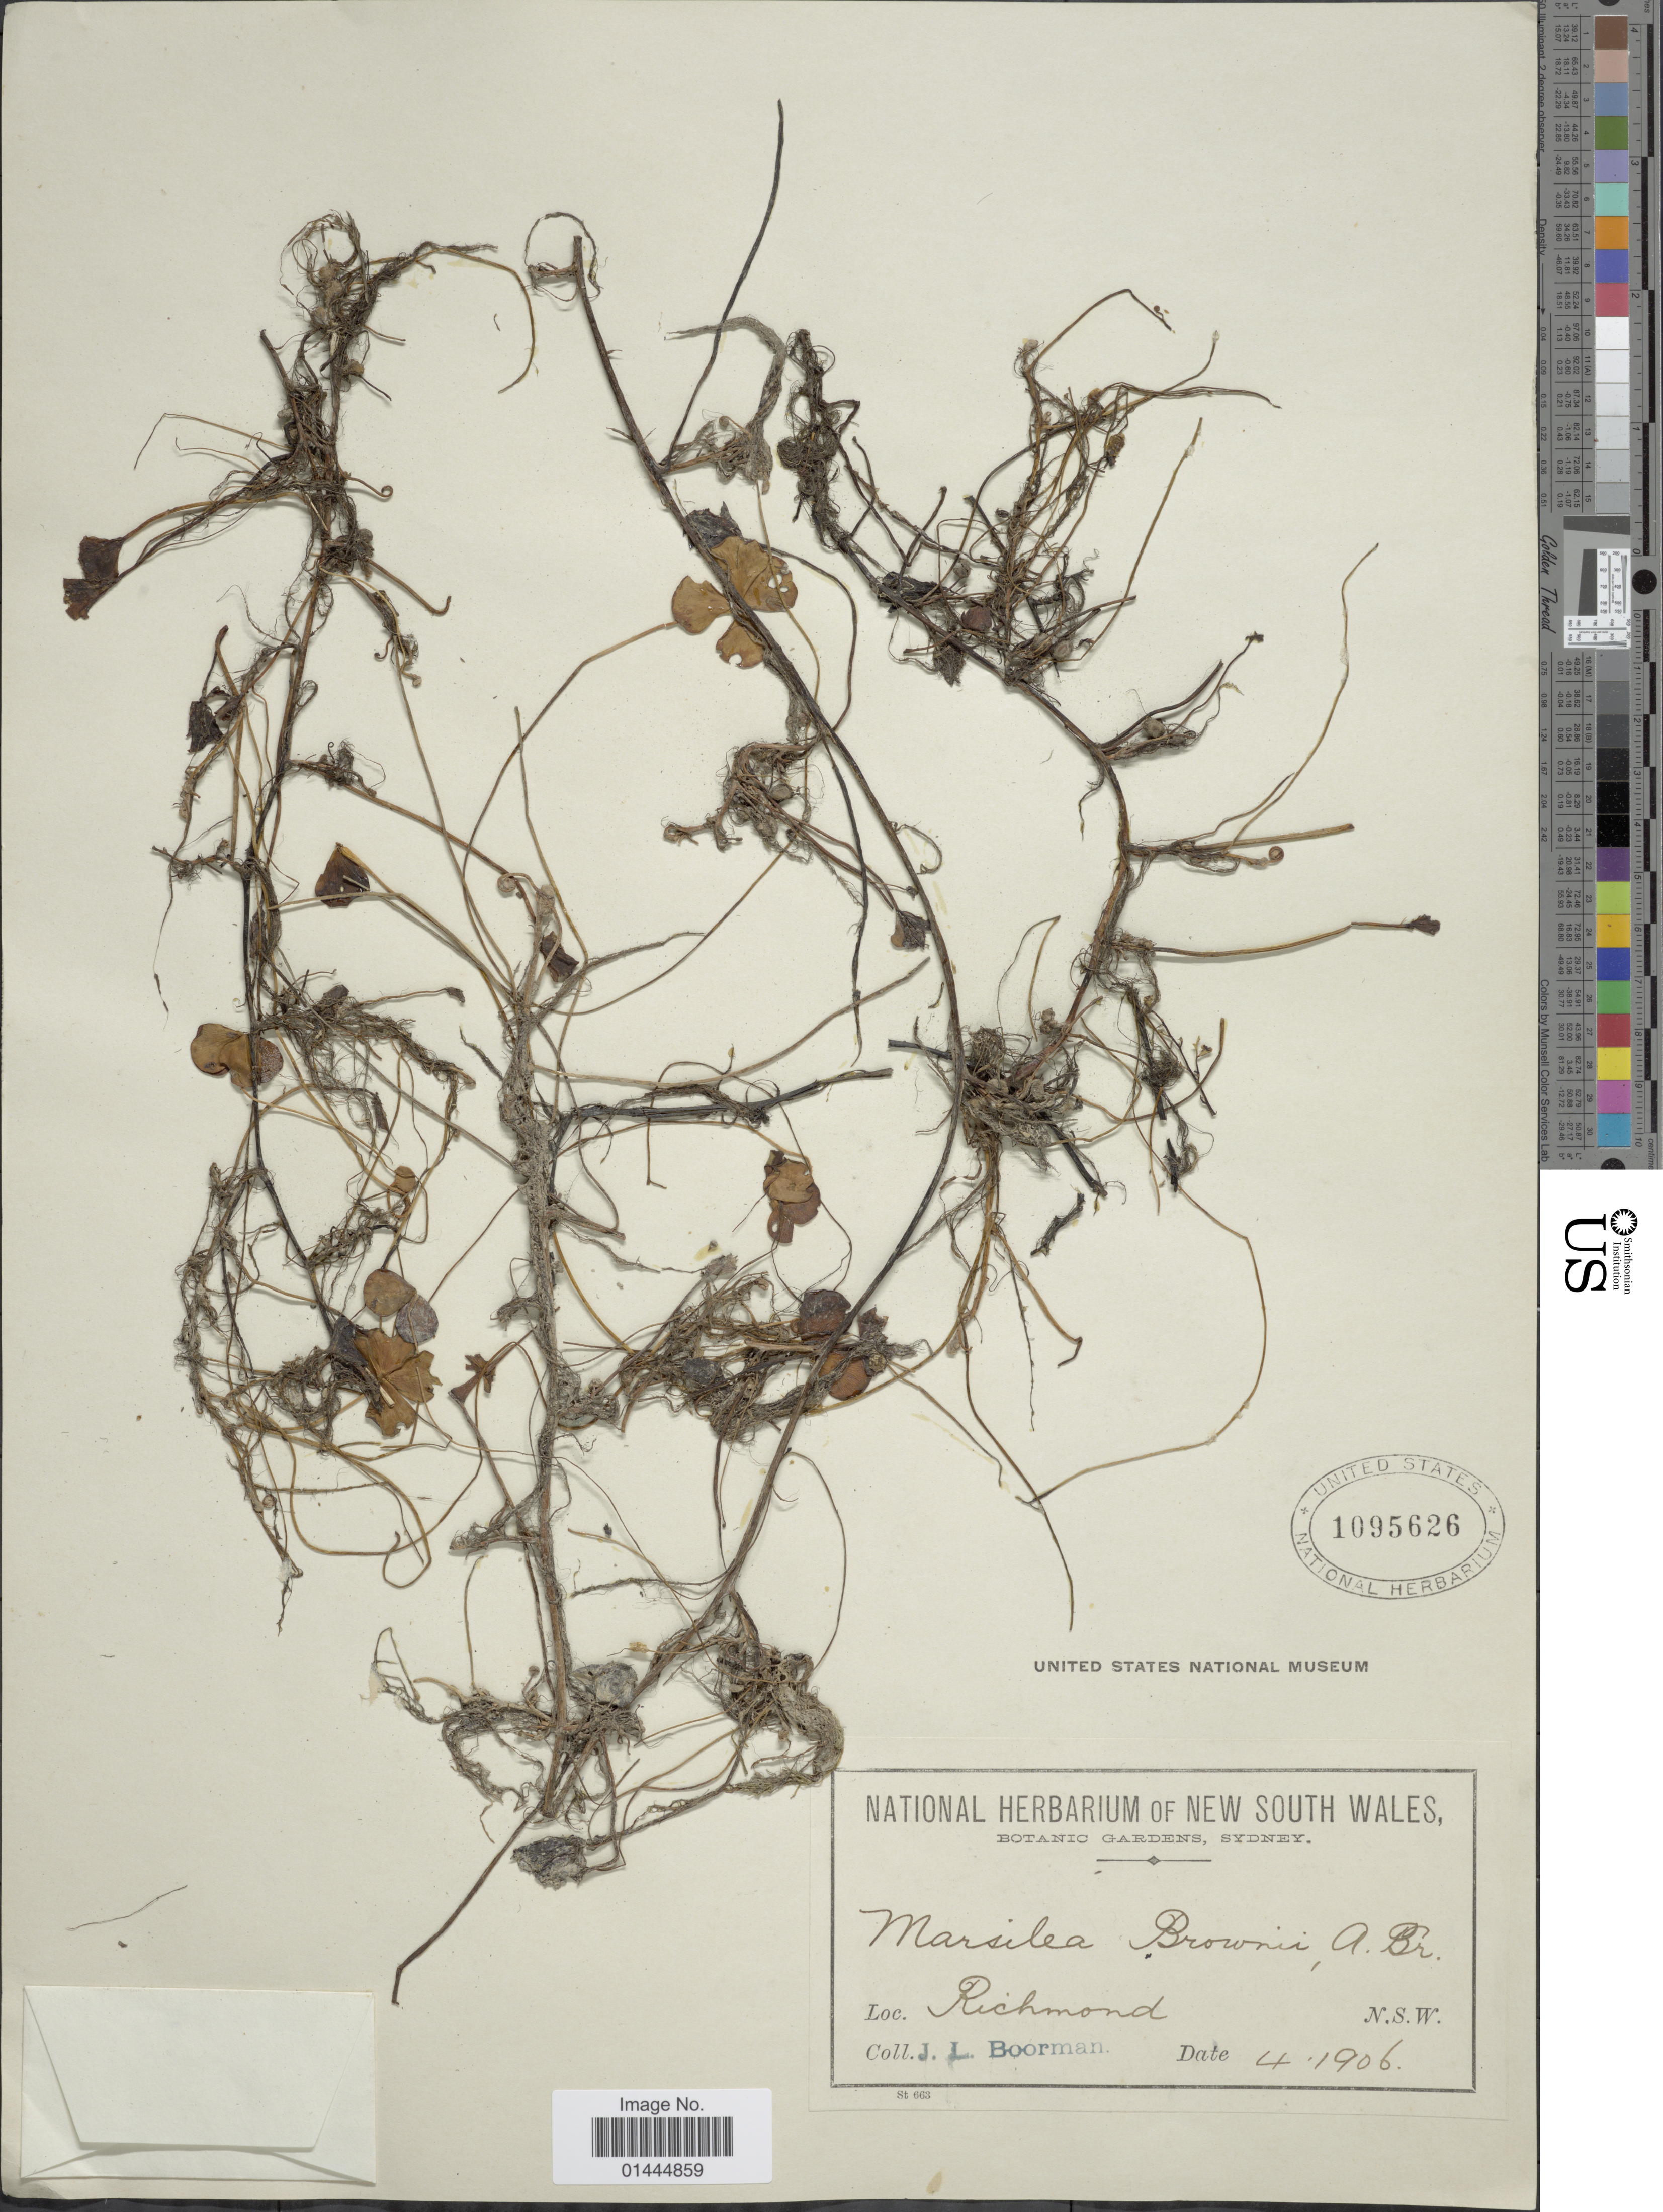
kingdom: Plantae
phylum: Tracheophyta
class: Polypodiopsida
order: Salviniales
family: Marsileaceae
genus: Marsilea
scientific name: Marsilea mutica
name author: Mett.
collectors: J. Boorman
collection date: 1906-04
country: Australia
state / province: New South Wales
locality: Richmond.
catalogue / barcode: US 1095626